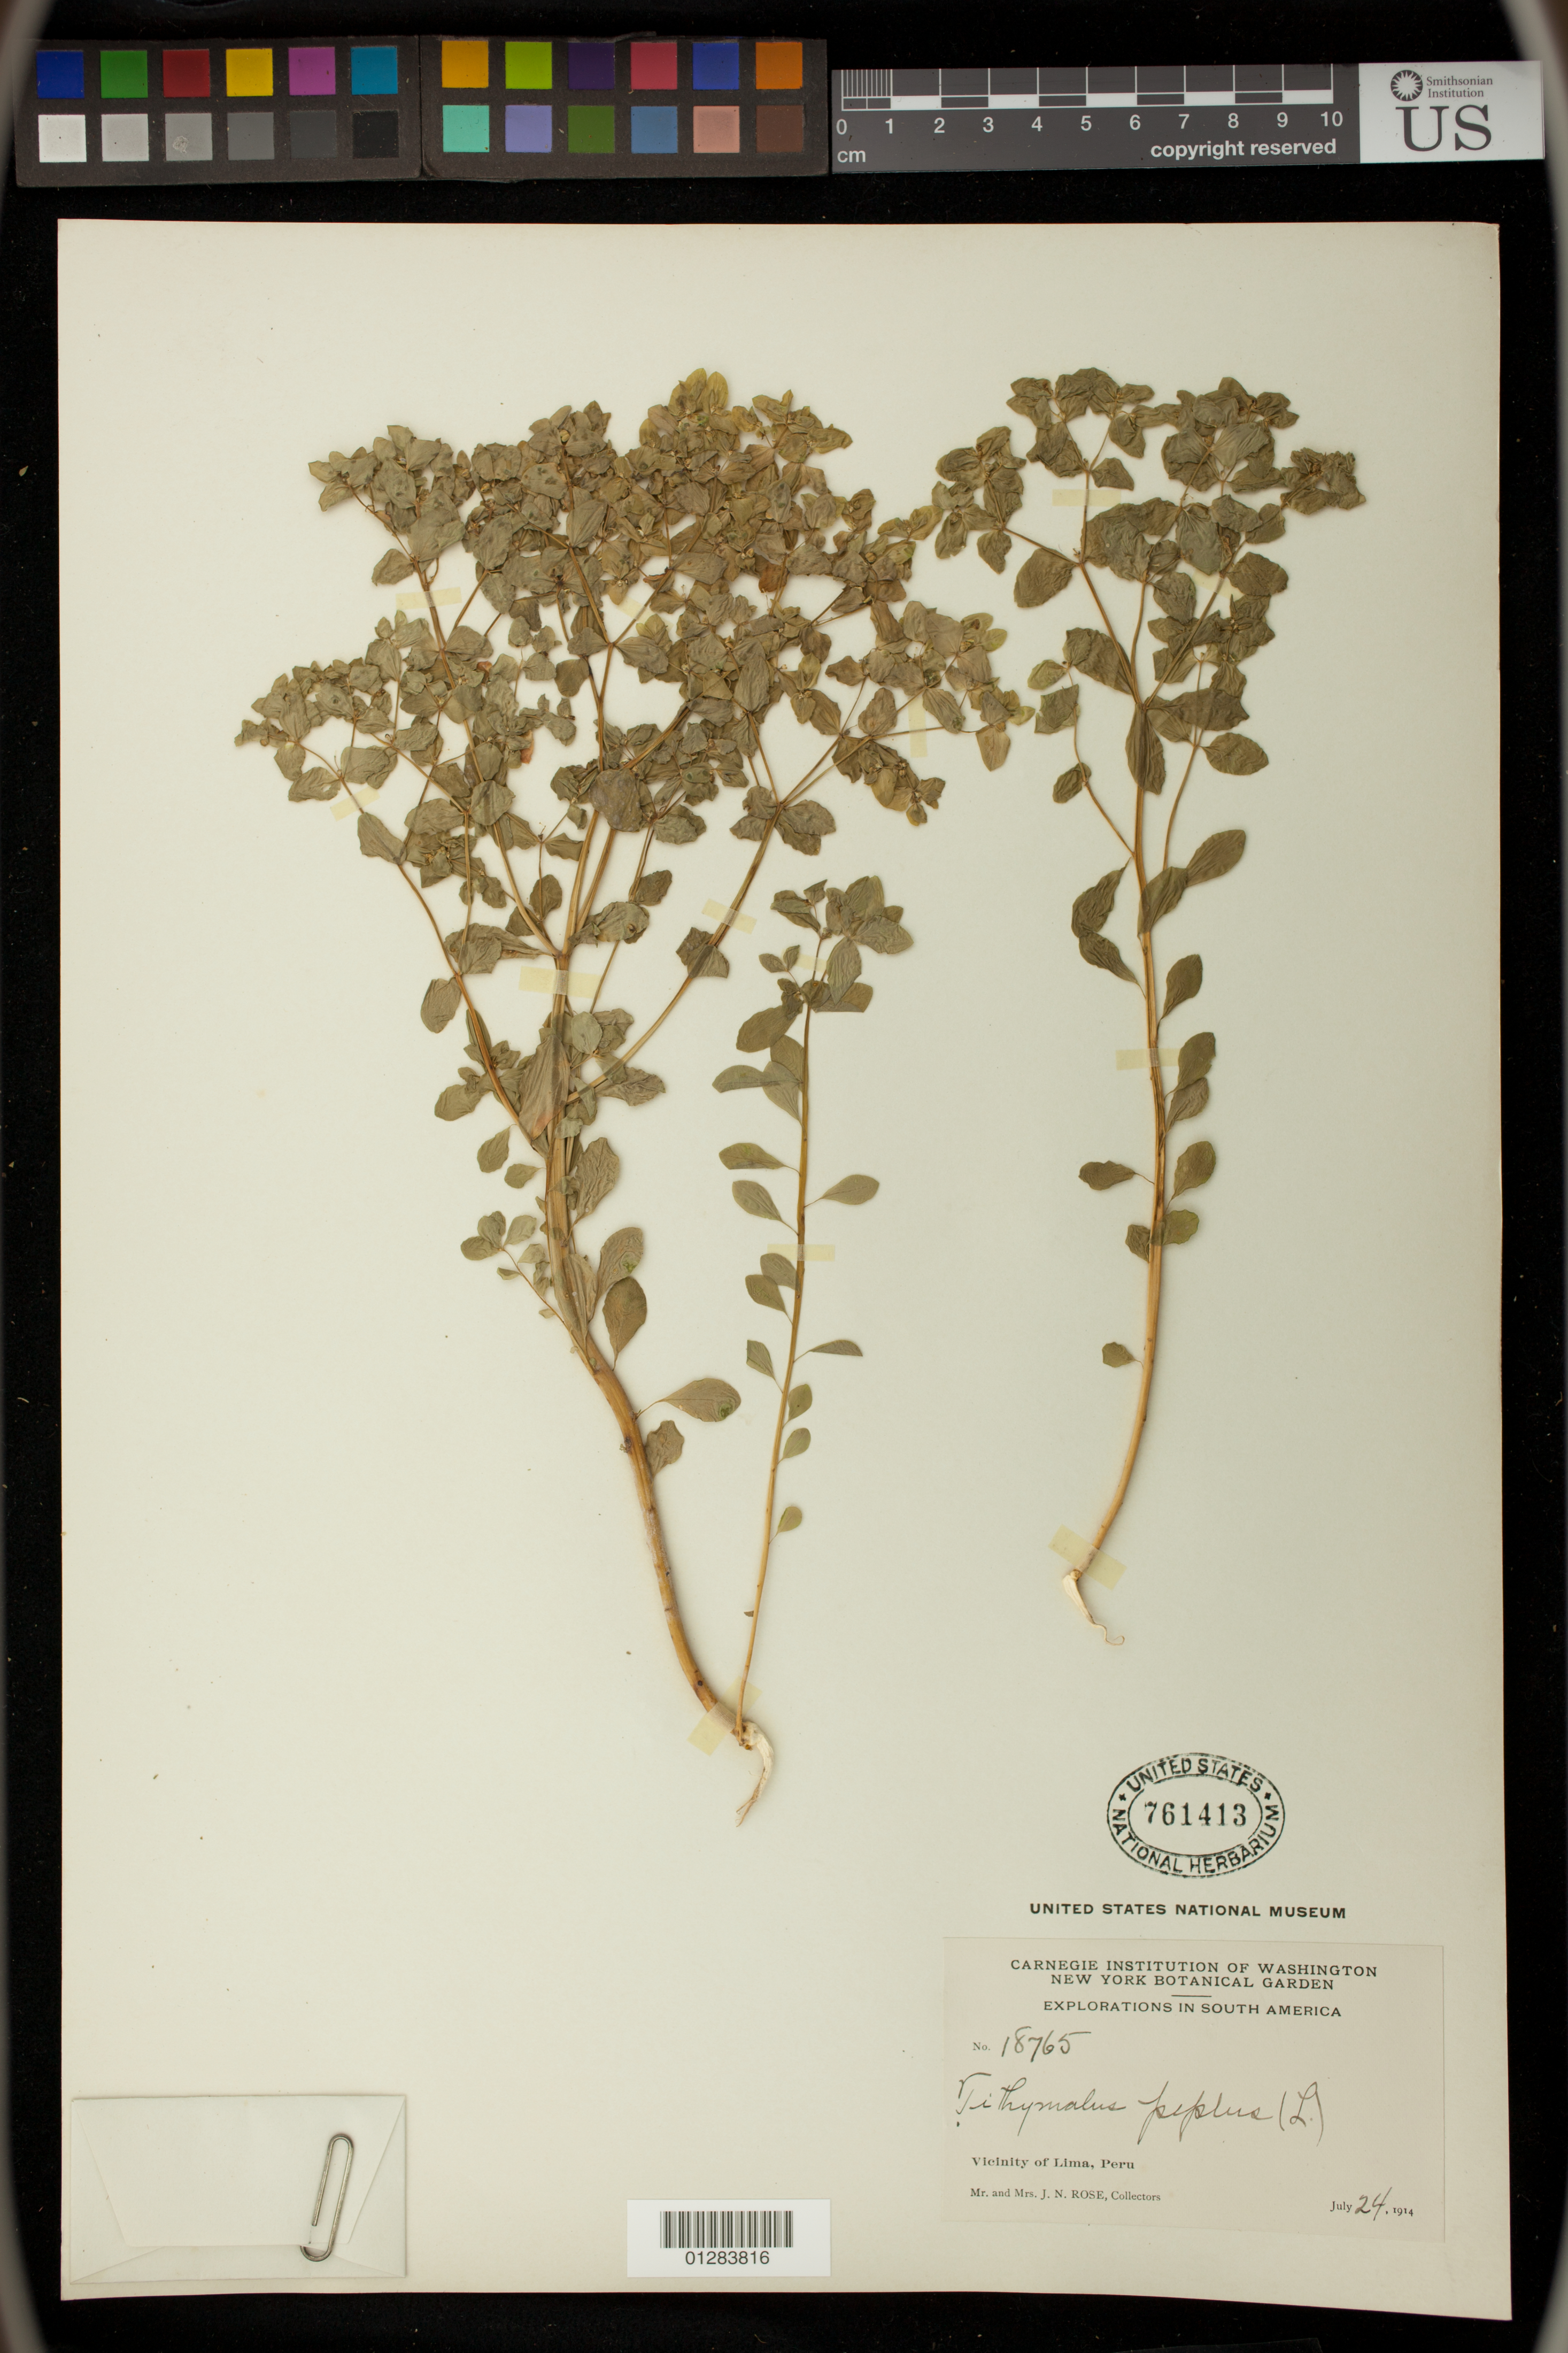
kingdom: Plantae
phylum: Tracheophyta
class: Magnoliopsida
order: Malpighiales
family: Euphorbiaceae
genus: Euphorbia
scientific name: Euphorbia peplus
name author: L.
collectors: J. N. Rose & L. B. Rose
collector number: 18765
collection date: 1914-07-24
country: Peru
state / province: Lima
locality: Lima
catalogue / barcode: US 761413